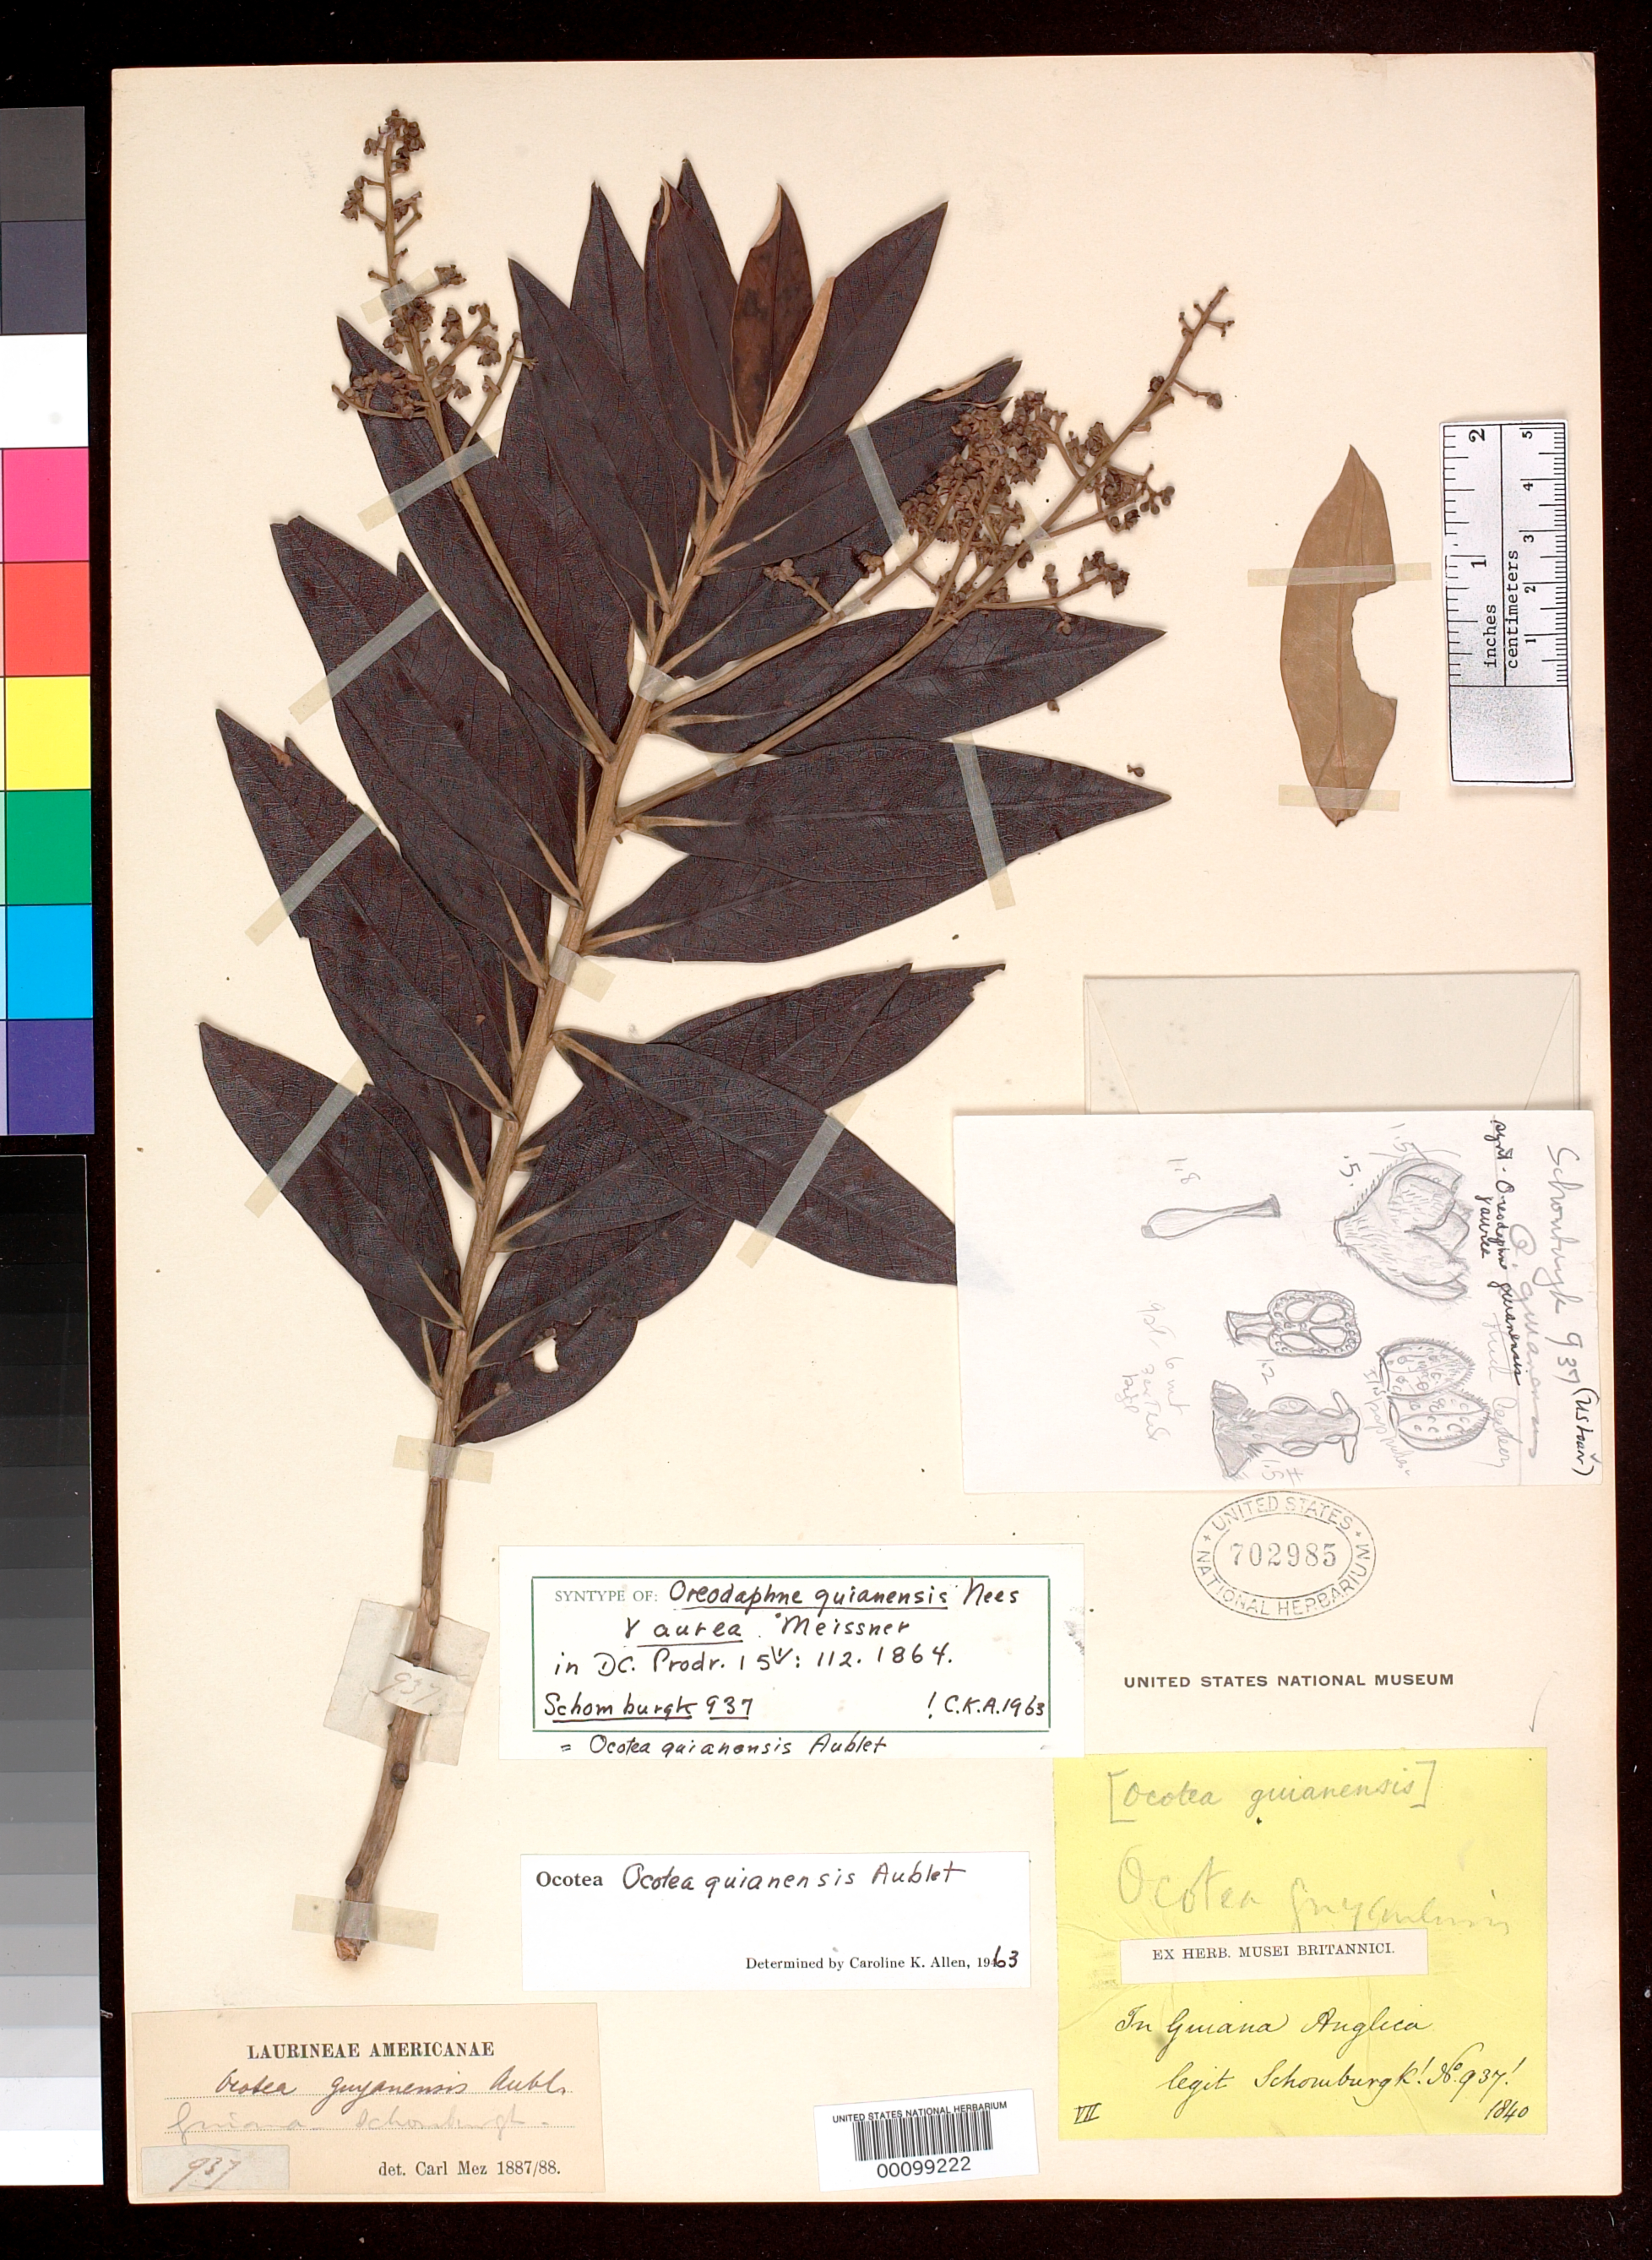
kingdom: Plantae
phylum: Tracheophyta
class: Magnoliopsida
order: Laurales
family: Lauraceae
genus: Oreodaphne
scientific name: Oreodaphne guianensis var. aurea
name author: Meisn. in DC.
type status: Isosyntype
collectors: M. R. Schomburgk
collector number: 937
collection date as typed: VII 1840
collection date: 1840-07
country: Guyana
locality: In Guiana Anglica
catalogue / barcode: US 702985